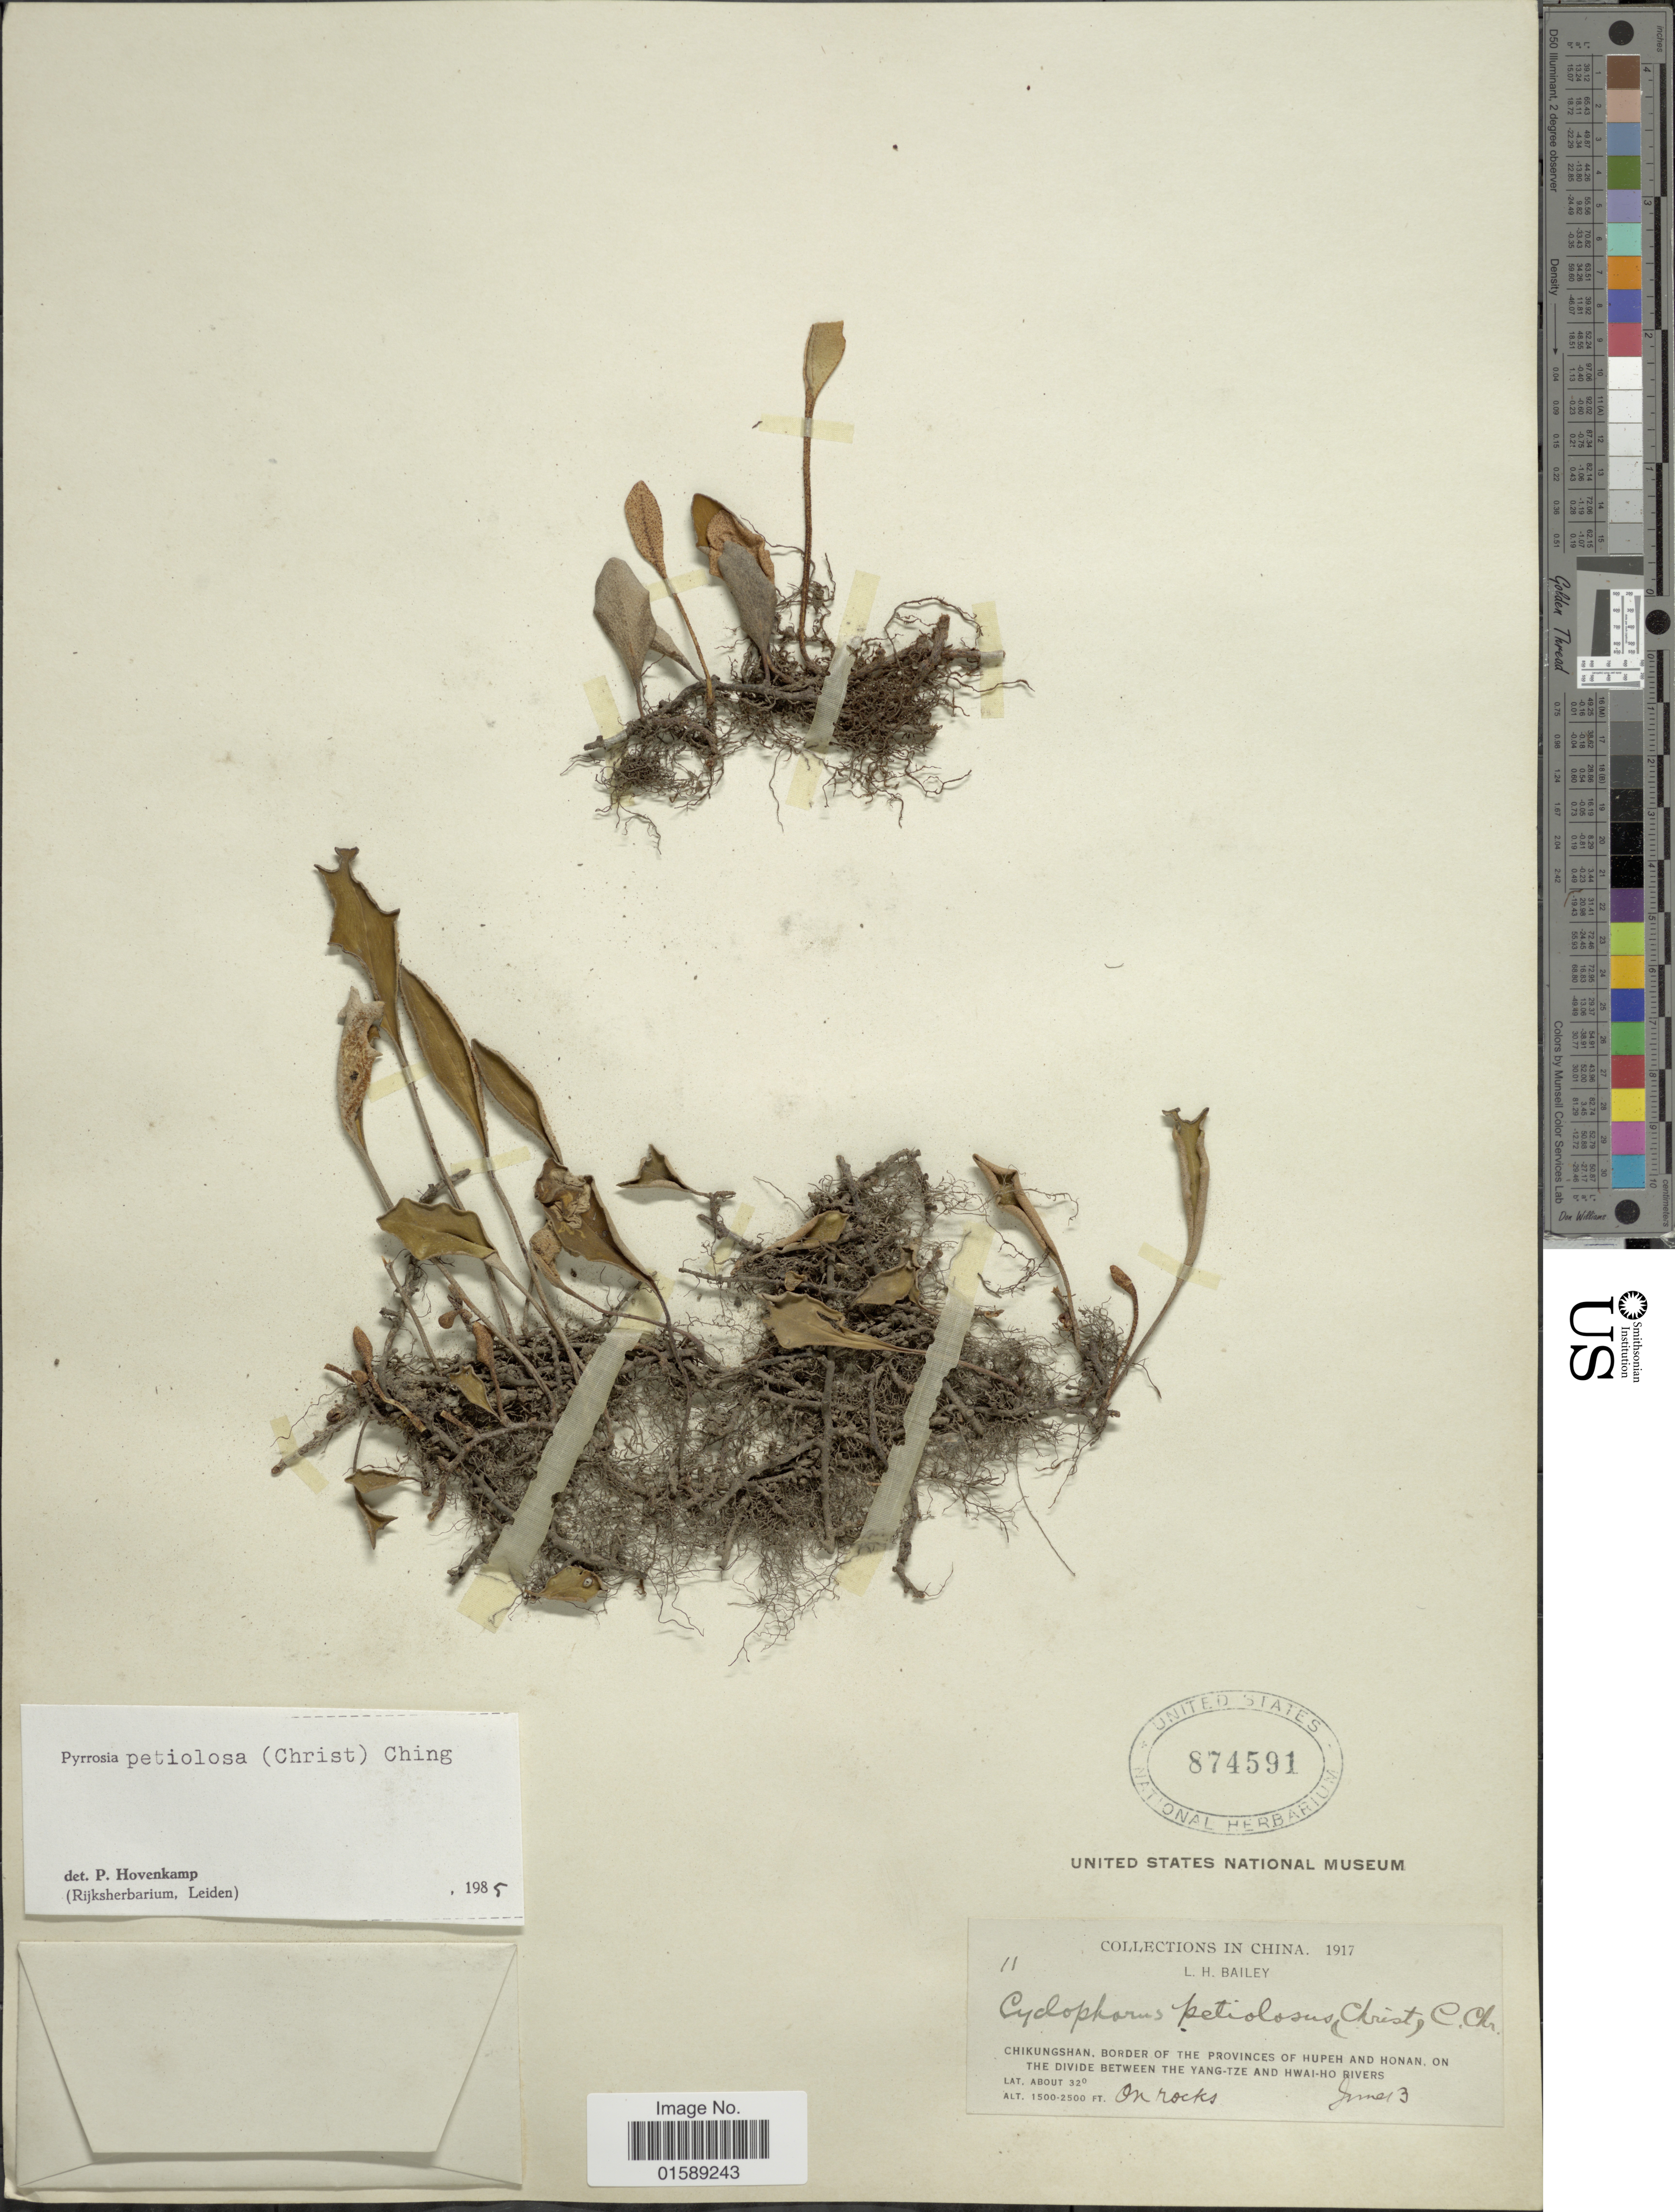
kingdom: Plantae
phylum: Tracheophyta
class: Polypodiopsida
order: Polypodiales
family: Polypodiaceae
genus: Pyrrosia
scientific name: Pyrrosia petiolosa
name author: (Christ) Ching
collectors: L. H. Bailey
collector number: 11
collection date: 1917-06-03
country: China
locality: China. Chikungshan, Border of the Provinces of Hupeh and Honan, on the divide between the Yang-tze and hwai-ho Rivers.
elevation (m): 457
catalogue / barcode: US 874591